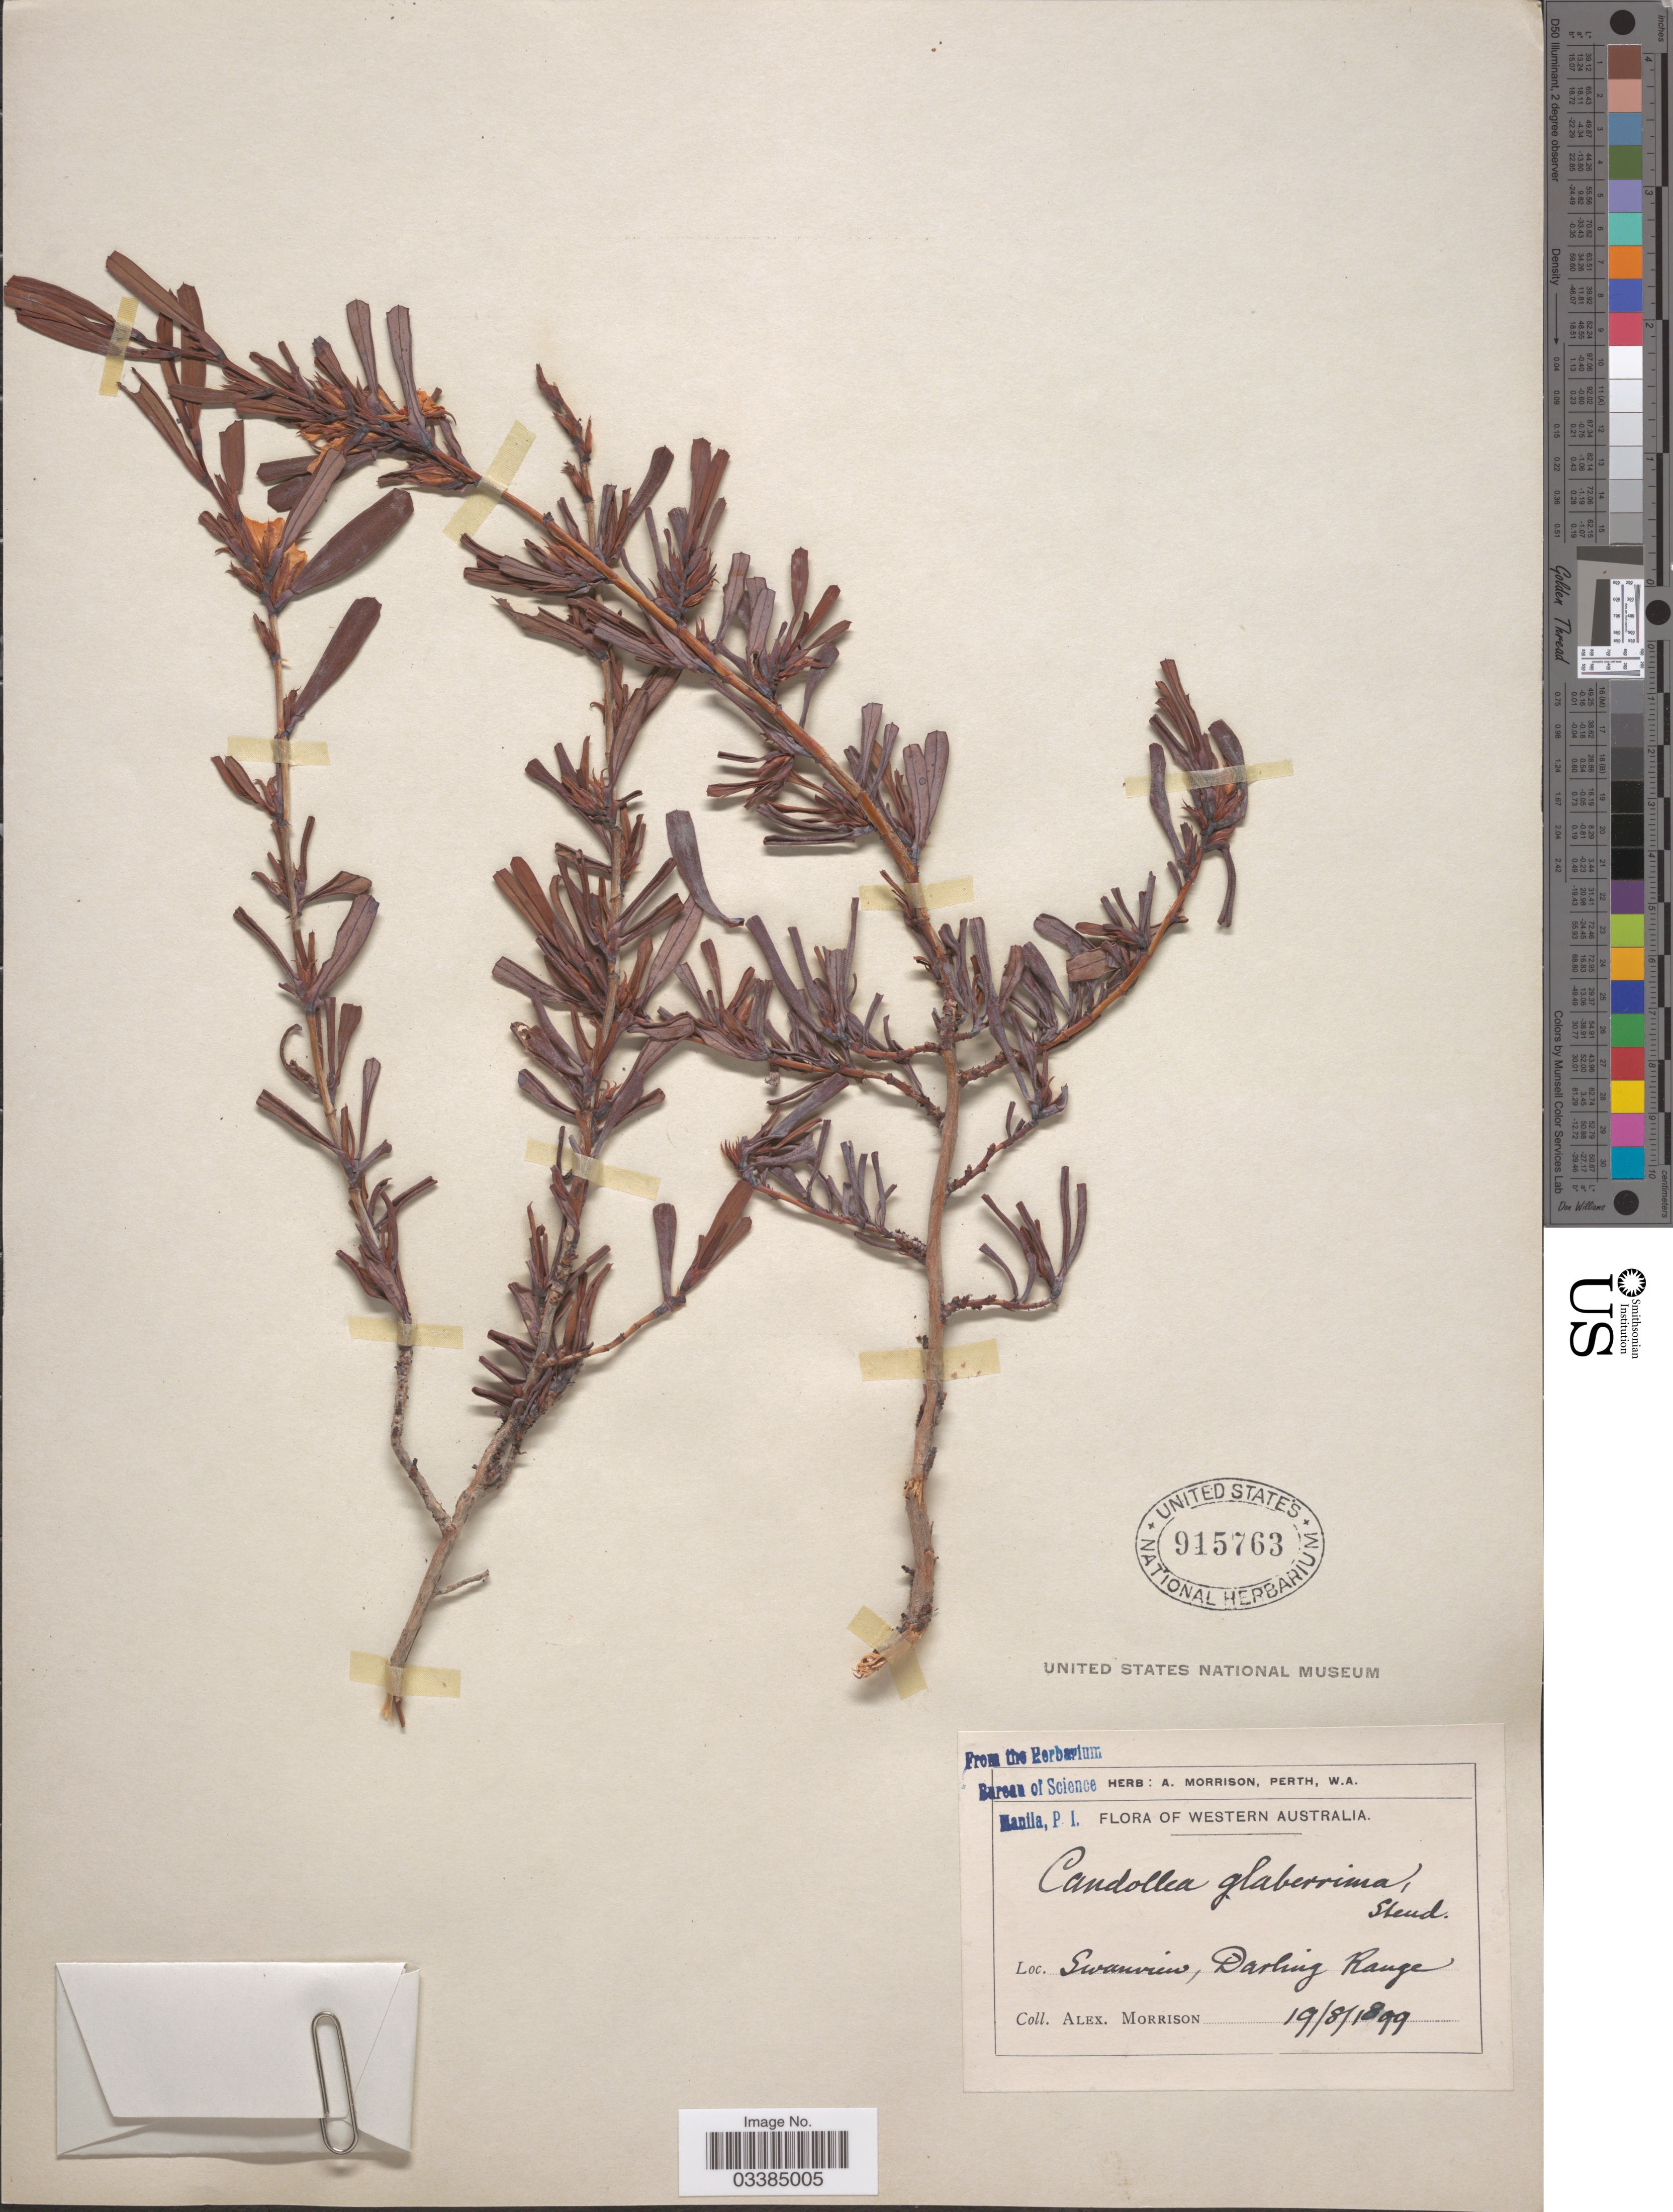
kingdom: Plantae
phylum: Tracheophyta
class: Magnoliopsida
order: Dilleniales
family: Dilleniaceae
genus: Hibbertia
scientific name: Hibbertia glaberrima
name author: Gilg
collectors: A. Morrison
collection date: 1899-08-19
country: Australia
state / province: Western Australia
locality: Swanview, Darling Range.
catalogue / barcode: US 915763